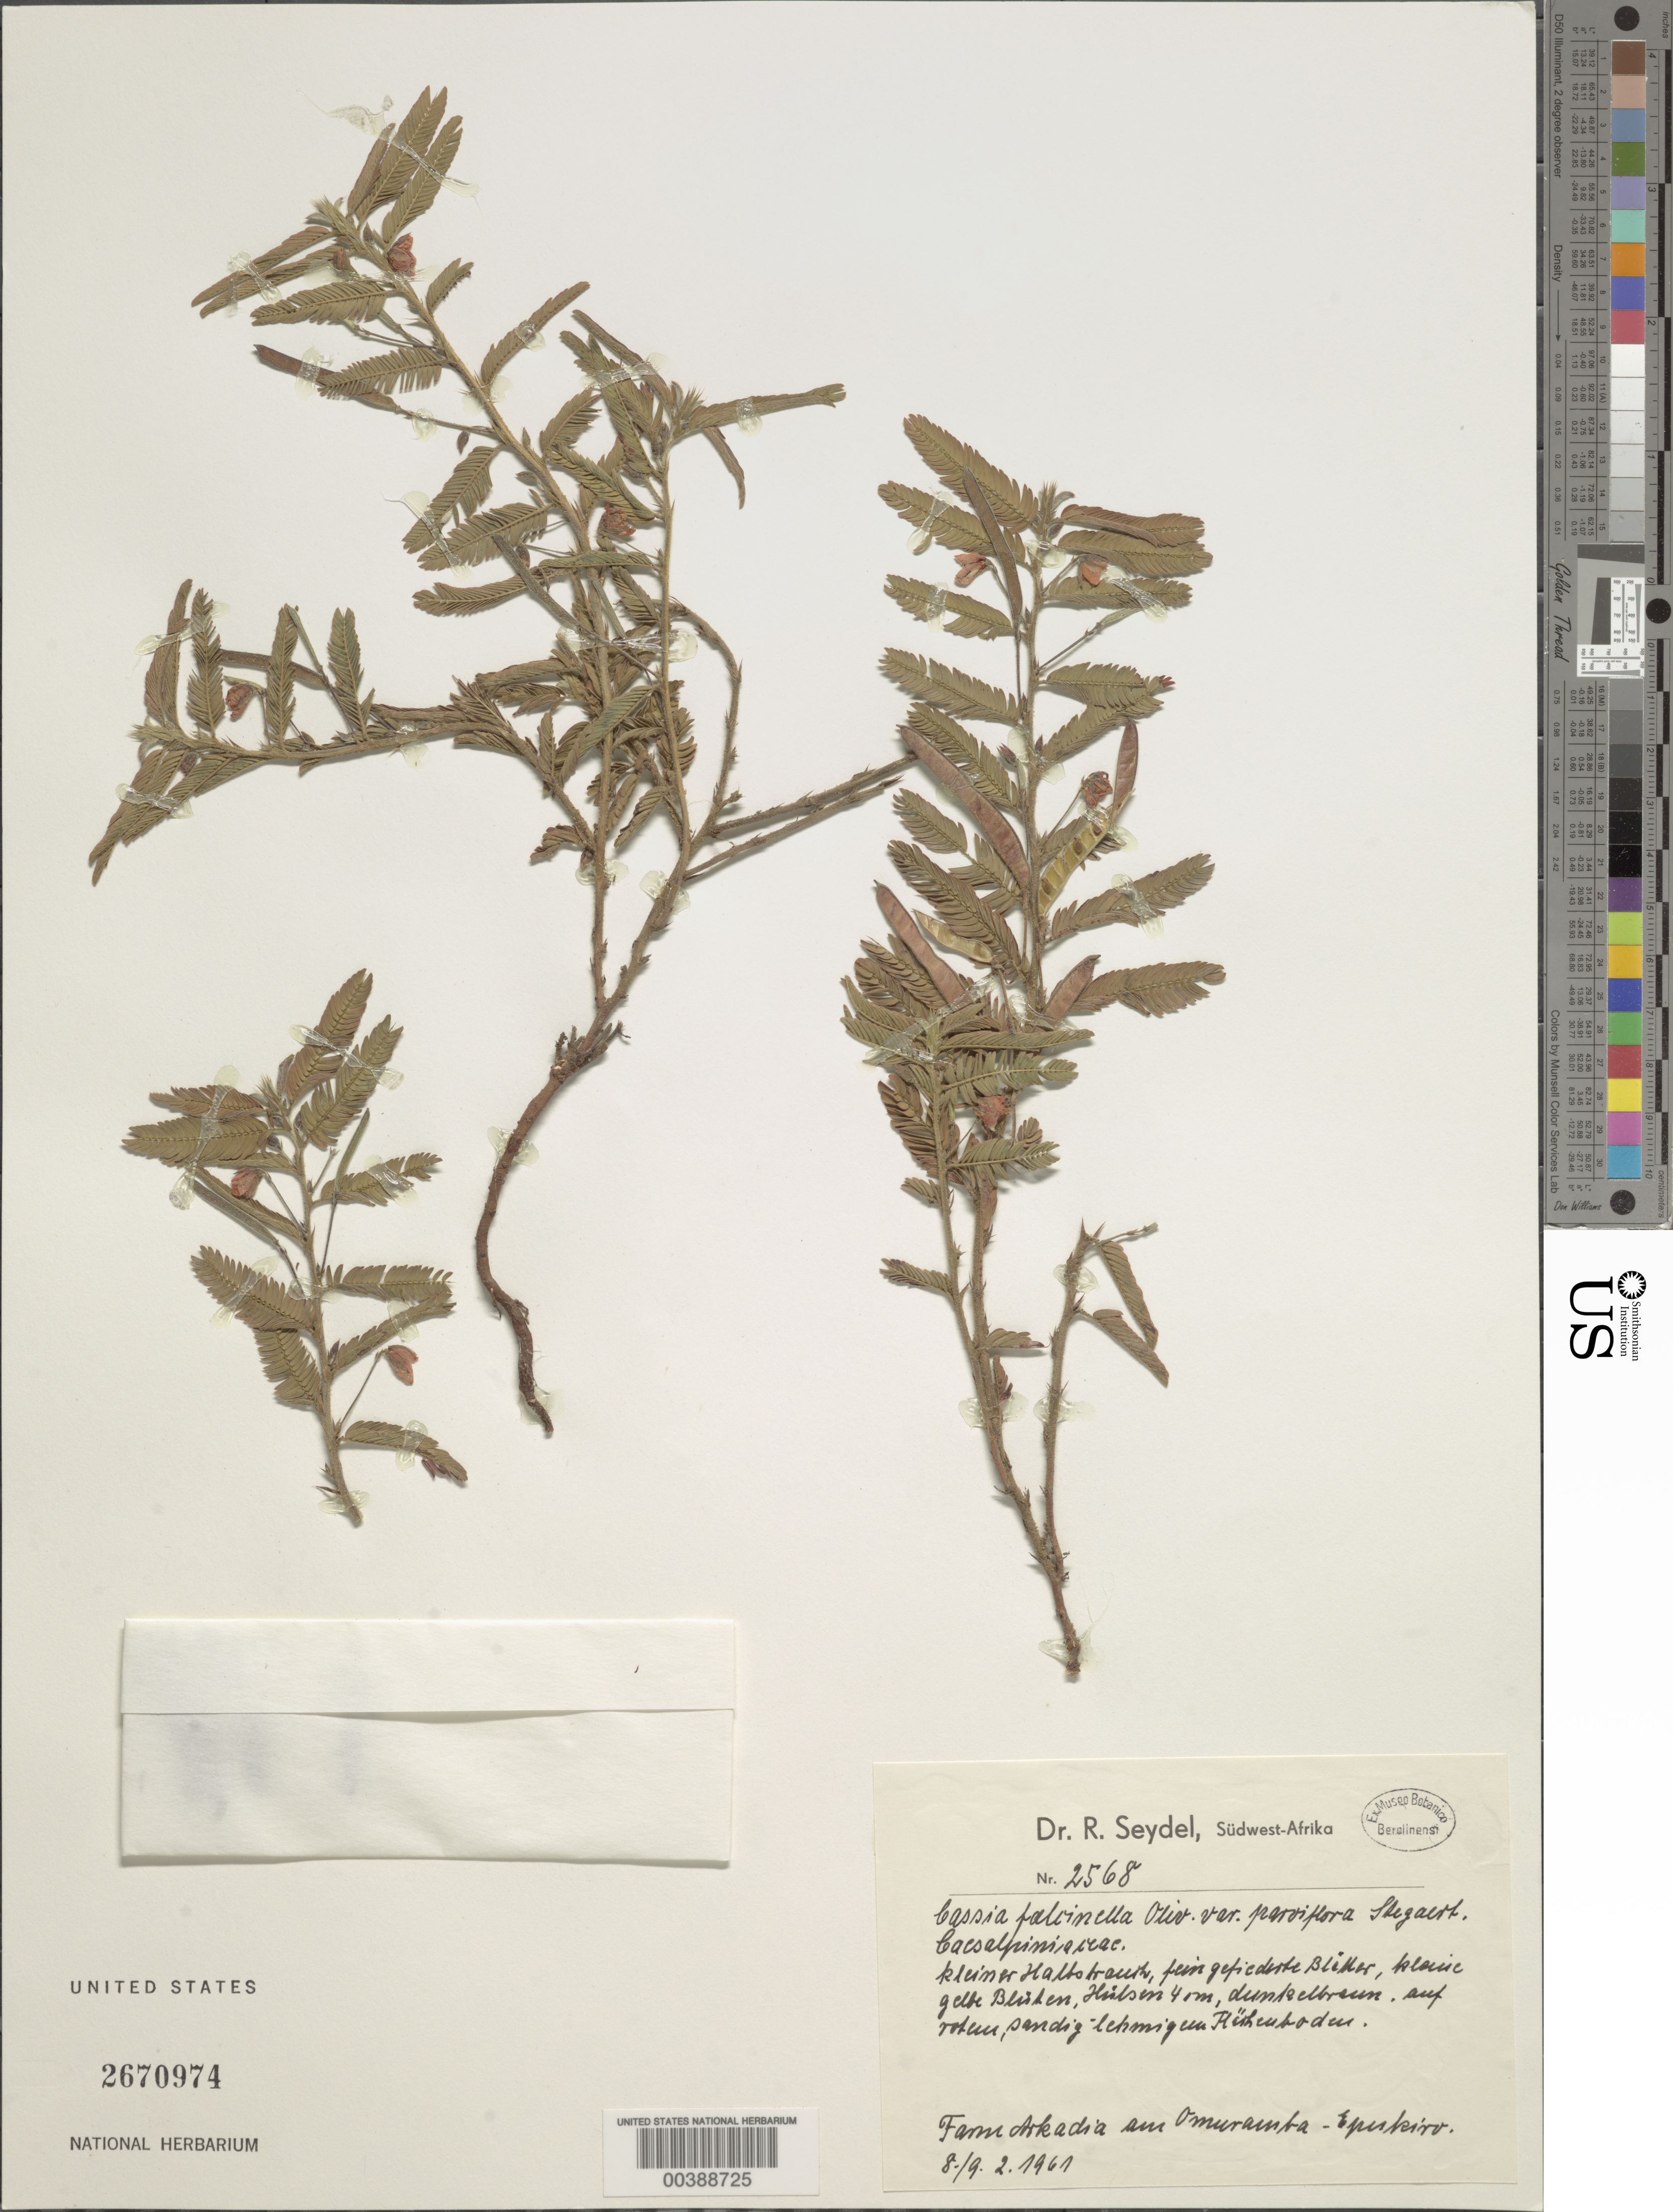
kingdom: Plantae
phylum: Tracheophyta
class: Magnoliopsida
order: Fabales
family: Fabaceae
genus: Chamaecrista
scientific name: Chamaecrista falcinella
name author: (Oliv.) Lock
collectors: R. Seydel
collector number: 2568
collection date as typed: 08 Feb 1961 and 09 Feb 1961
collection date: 1961-02-08,1961-02-09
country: Namibia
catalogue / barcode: US 2670974